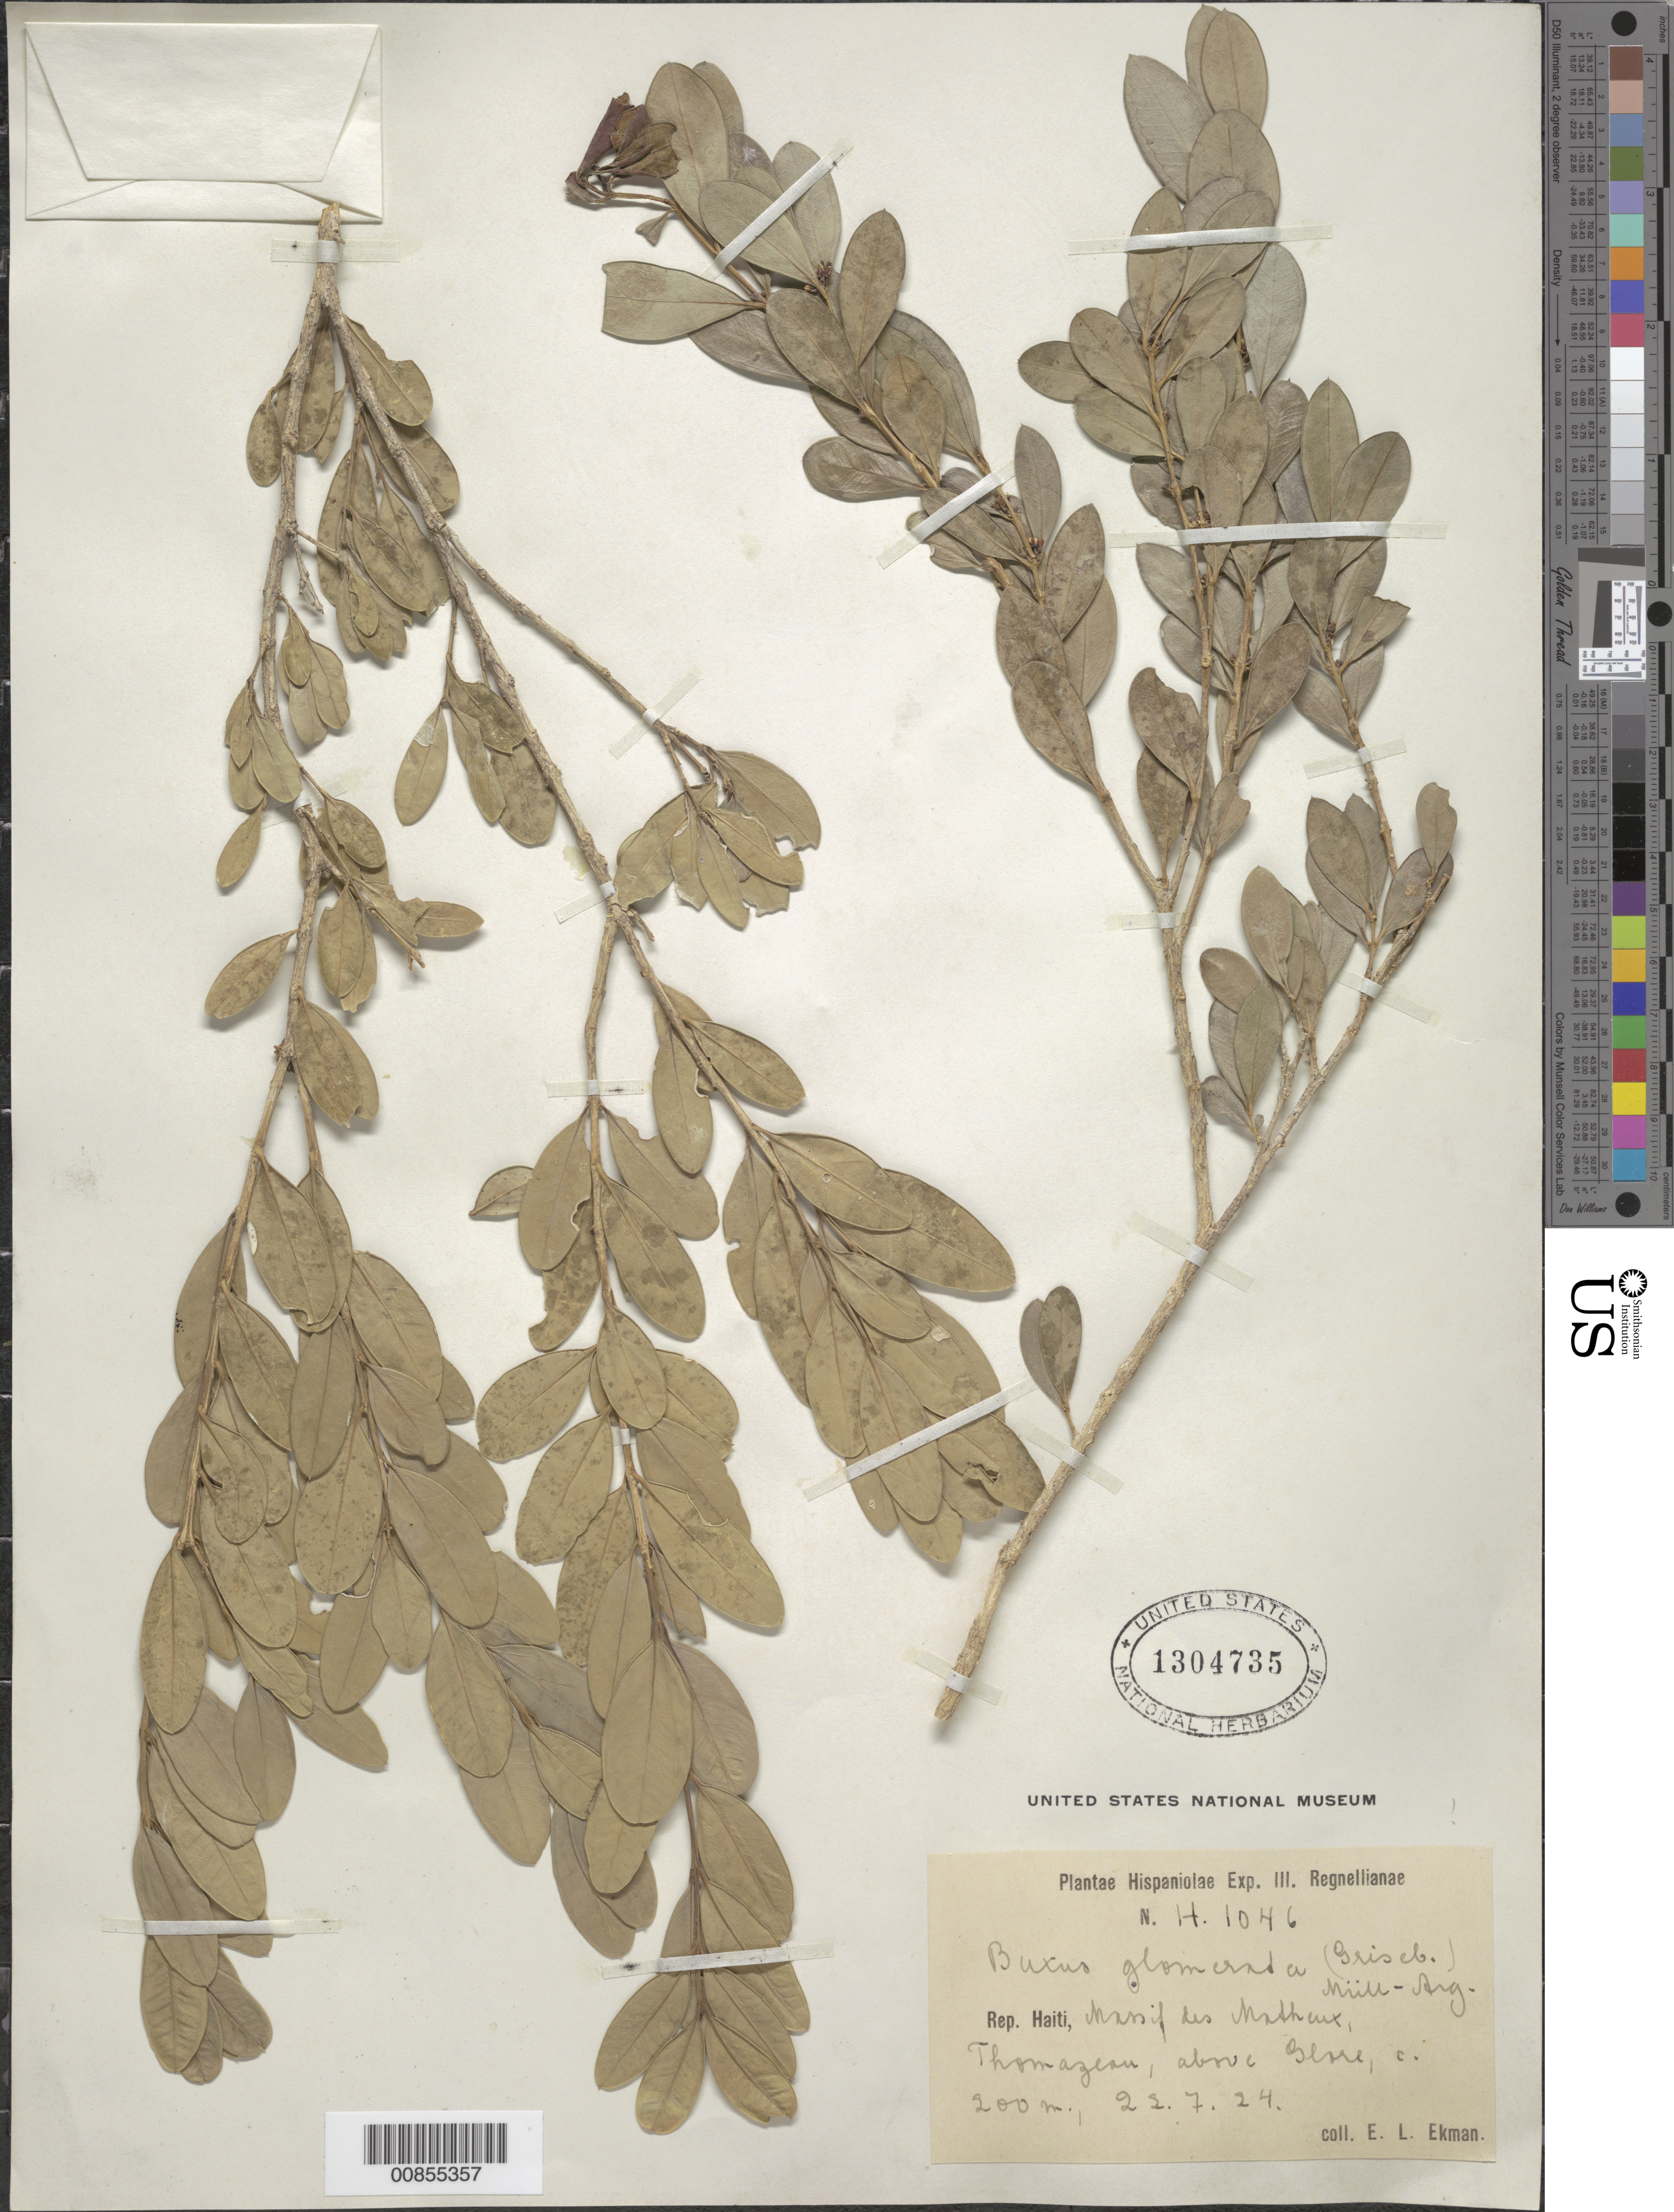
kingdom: Plantae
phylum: Tracheophyta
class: Magnoliopsida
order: Buxales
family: Buxaceae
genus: Buxus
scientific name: Buxus glomerata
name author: (Griseb.) Müll. Arg.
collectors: E. L. Ekman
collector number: H 1046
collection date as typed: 22 Jul 1924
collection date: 1924-07-22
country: Haiti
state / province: Ouest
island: Hispaniola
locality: Massif des Matheux, Thomazeau, above Glore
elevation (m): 200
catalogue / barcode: US 1304735